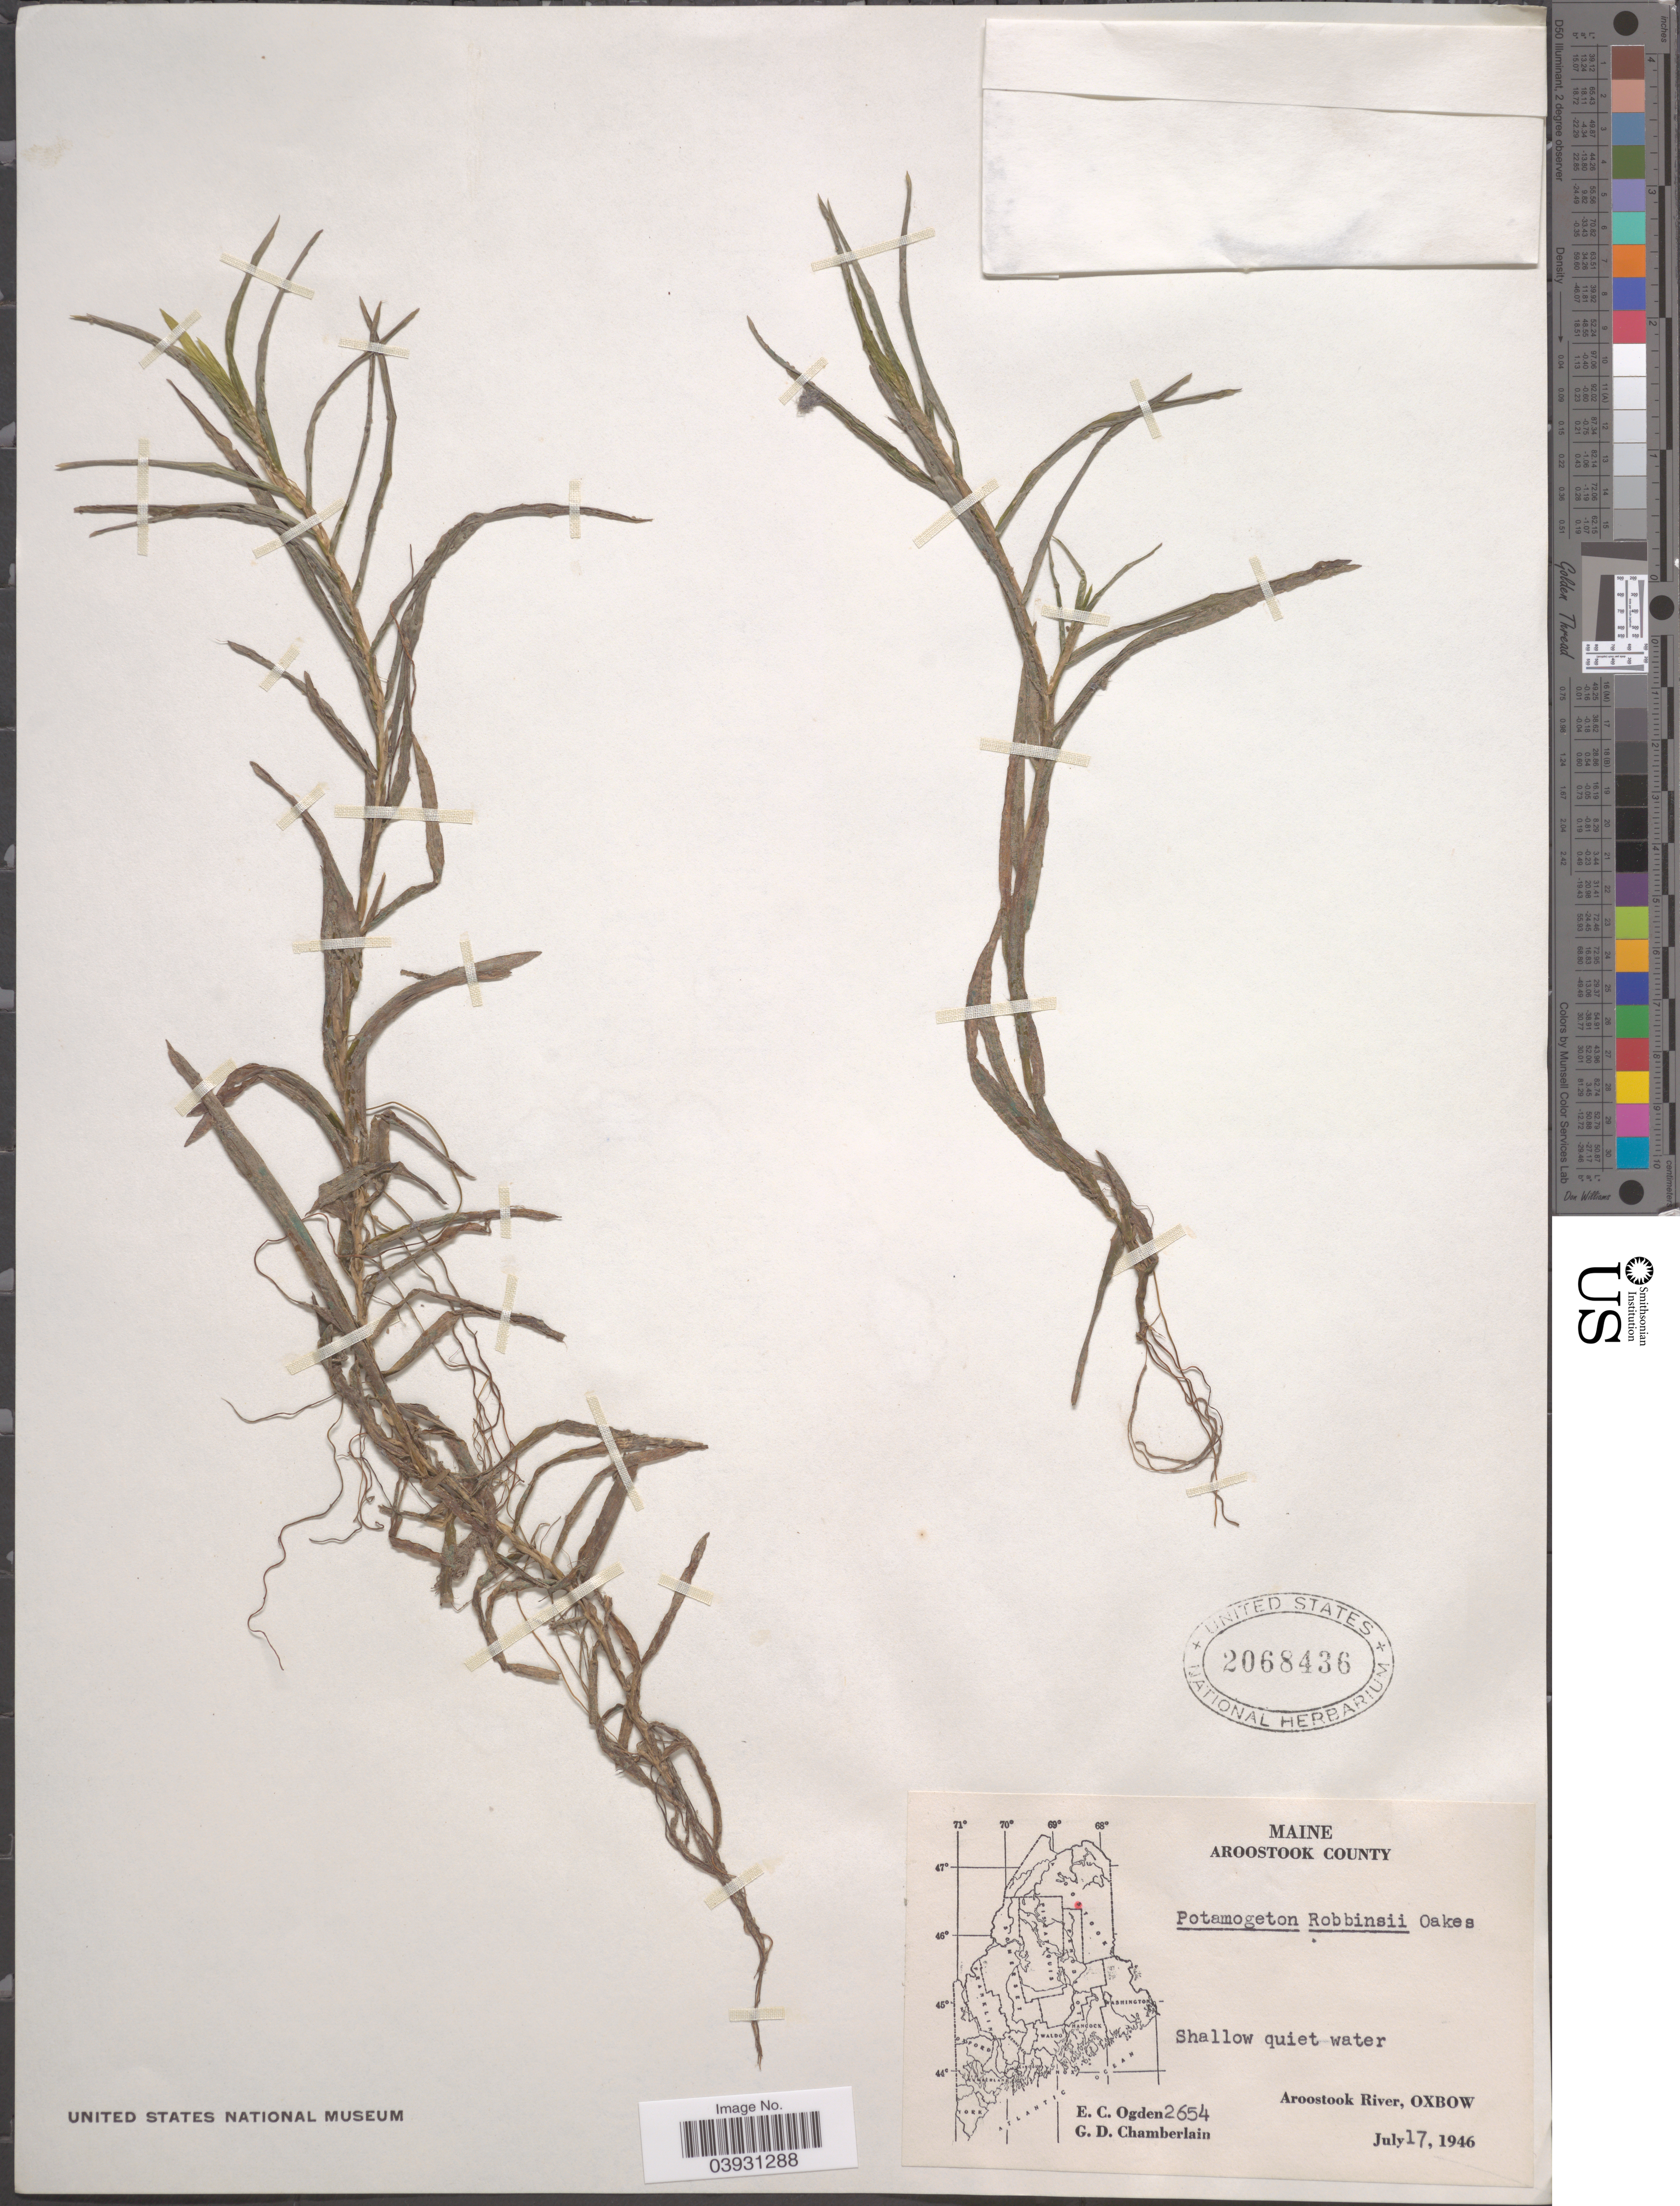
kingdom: Plantae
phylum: Tracheophyta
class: Liliopsida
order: Alismatales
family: Potamogetonaceae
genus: Potamogeton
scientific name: Potamogeton robbinsii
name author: Oakes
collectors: E. Ogden & G. D. Chamberlain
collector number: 2654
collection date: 1946-07-17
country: United States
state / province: Maine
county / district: Aroostook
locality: Aroostook River, Oxbow.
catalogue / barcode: US 2068436